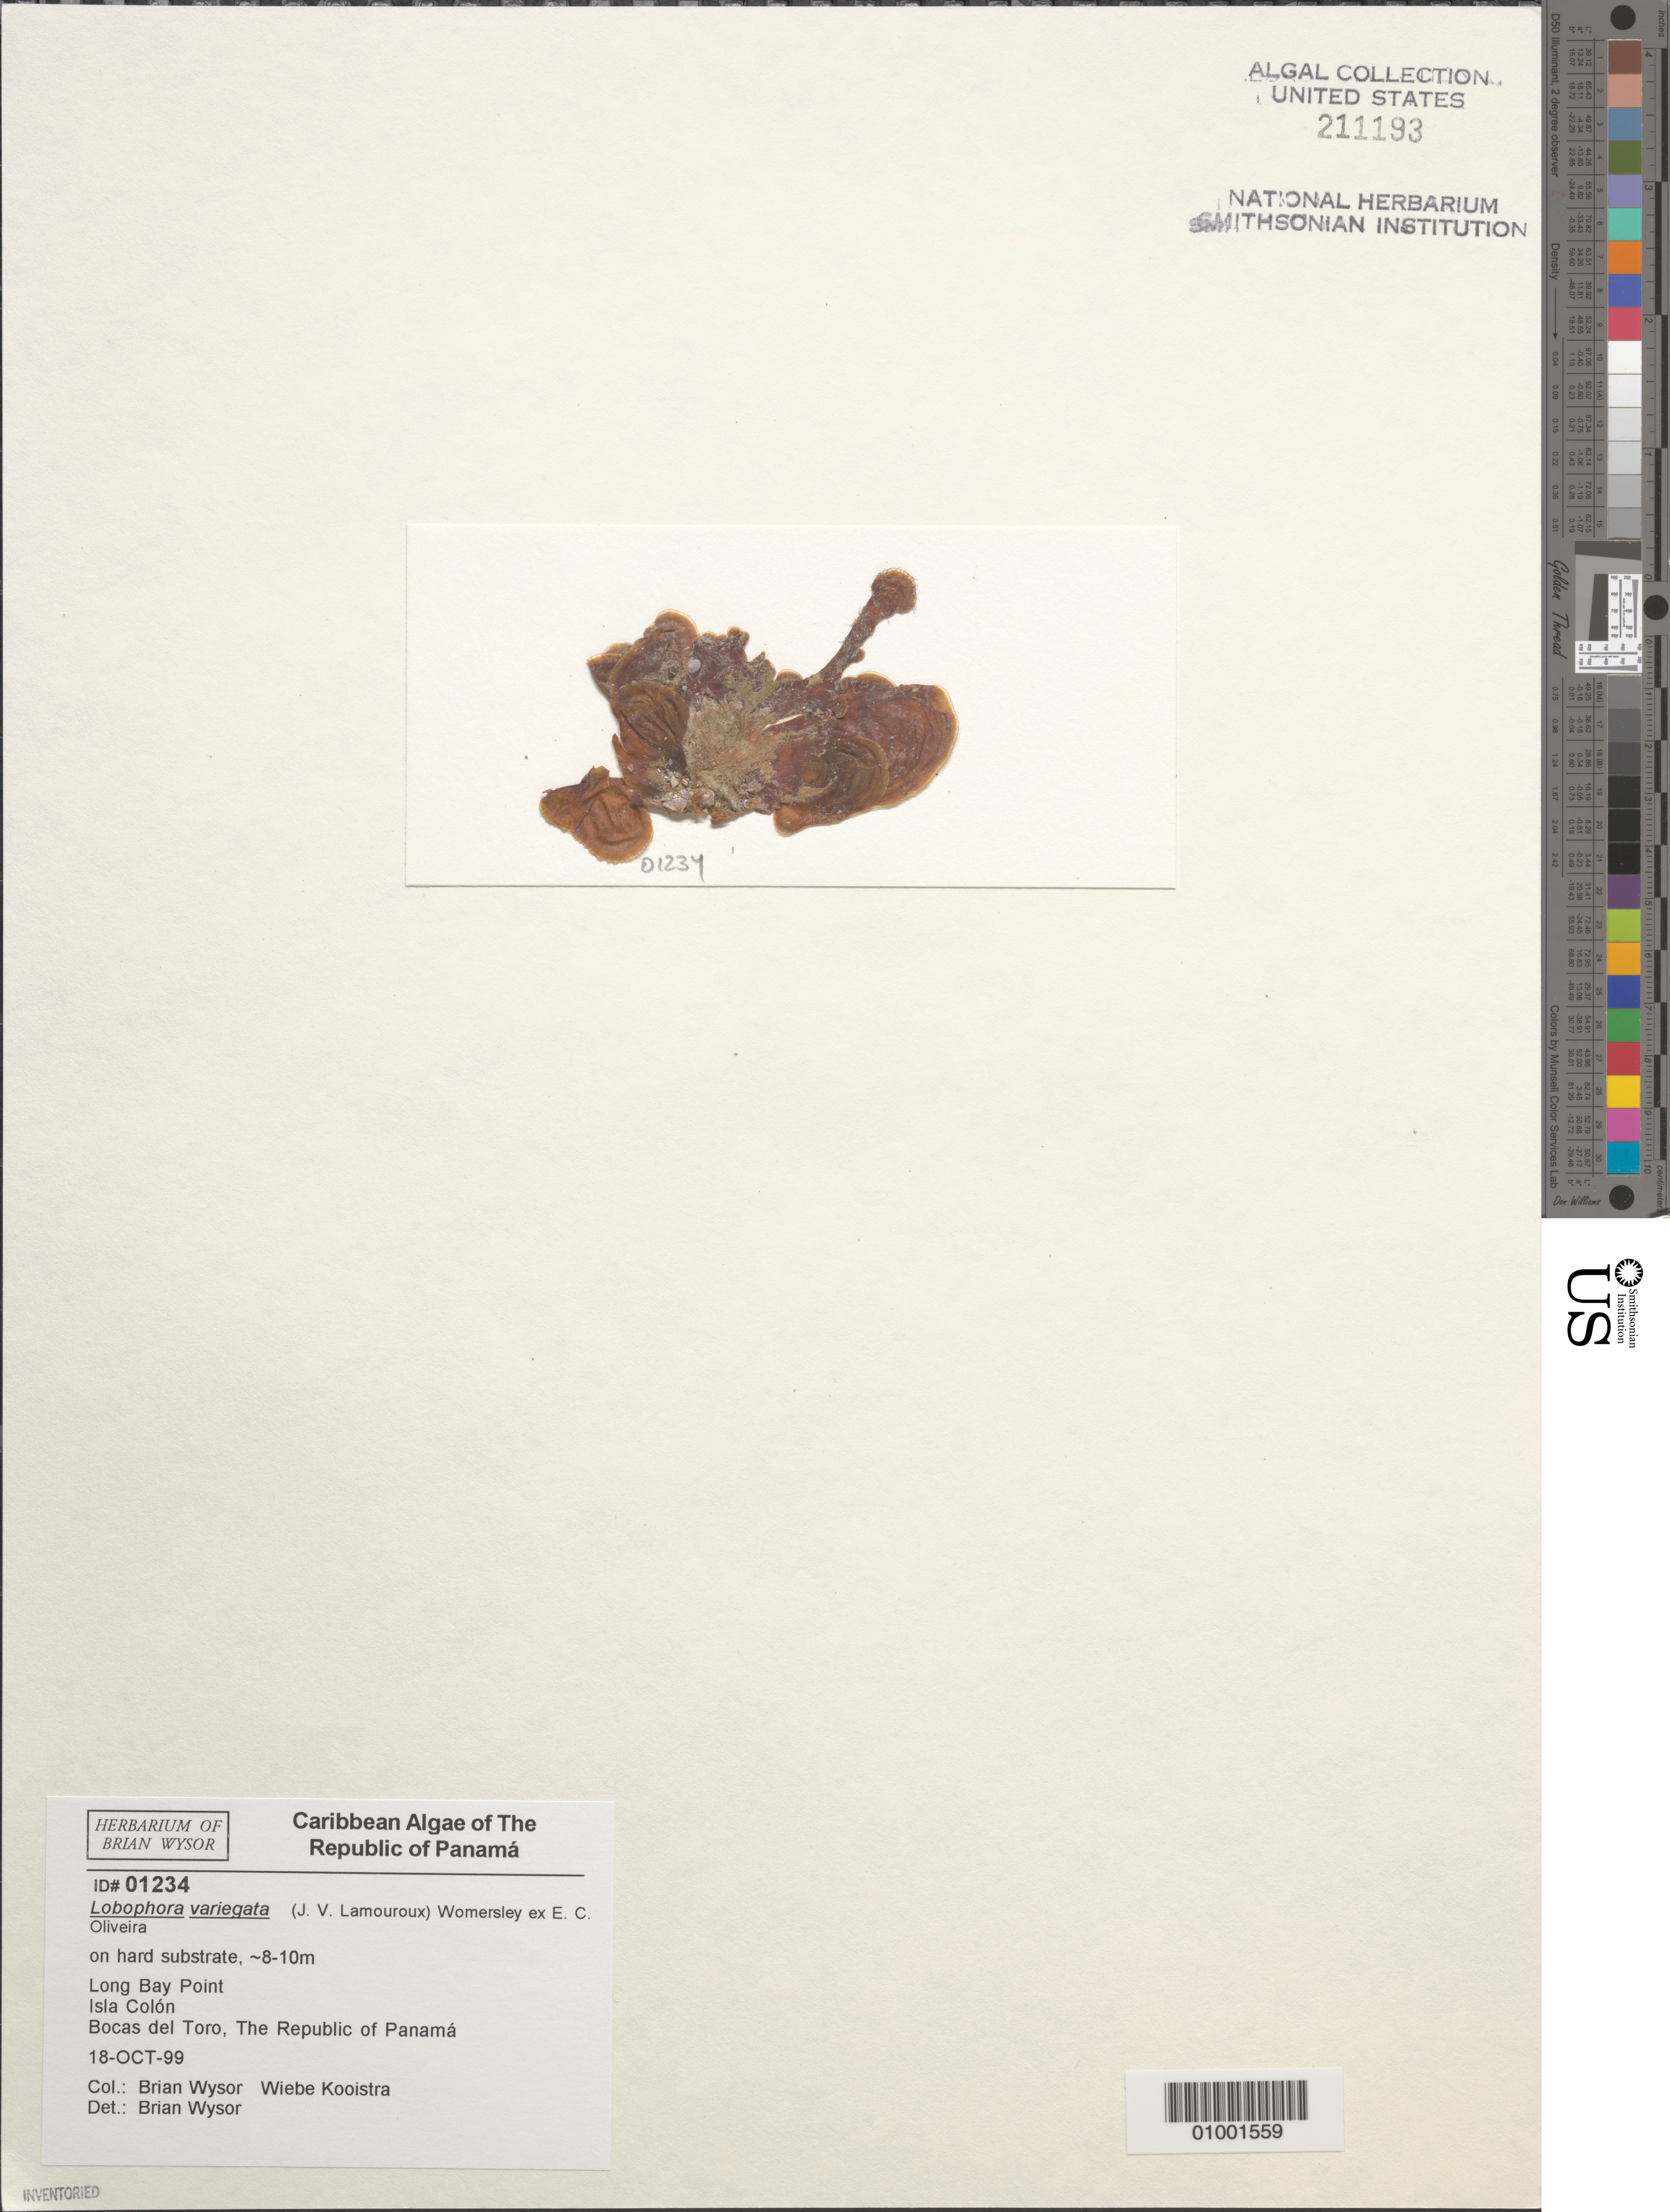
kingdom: Chromista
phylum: Ochrophyta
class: Phaeophyceae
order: Dictyotales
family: Dictyotaceae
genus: Lobophora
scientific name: Lobophora variegata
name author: (J.V.Lamouroux) Womersley & E.C. Oliveira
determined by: Wysor, B.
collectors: B. Wysor & W. Kooistra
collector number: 01234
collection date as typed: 18 Oct 1999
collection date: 1999-10-18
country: Panama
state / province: Bocas del Toro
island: Colón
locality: Long Bay Point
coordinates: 9 24' 00" N, 82 13' 39" W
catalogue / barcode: US 211193